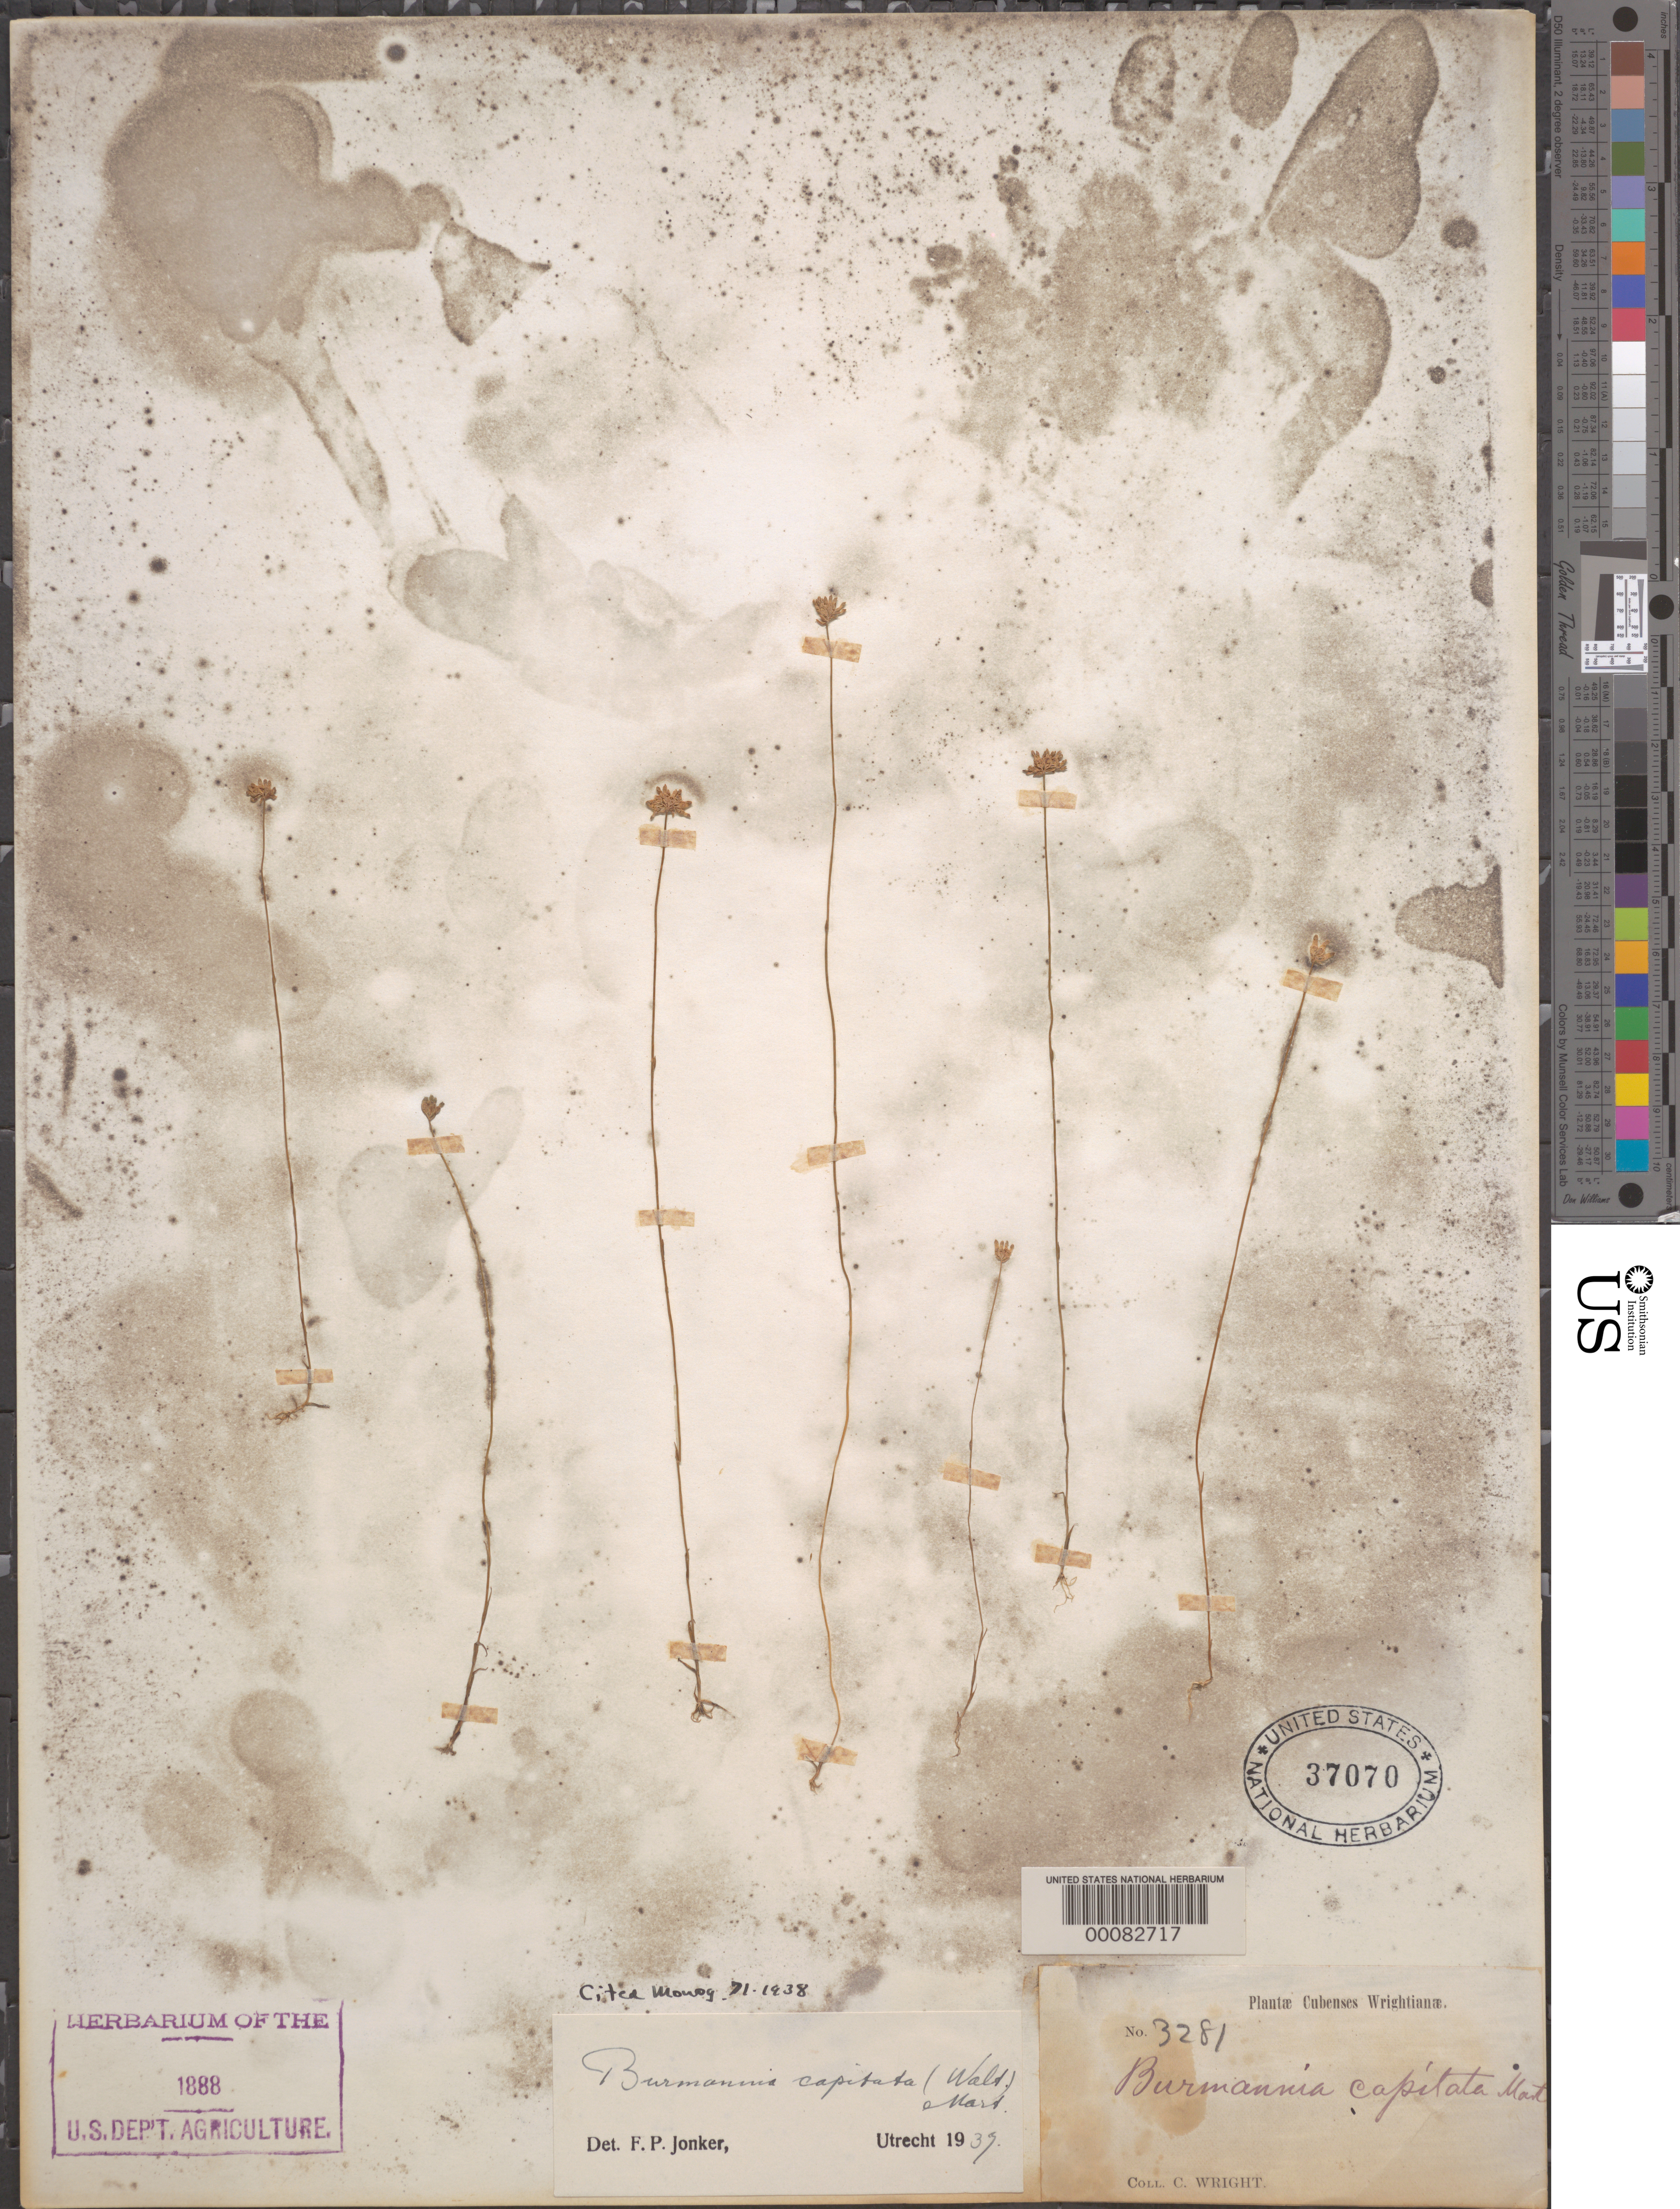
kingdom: Plantae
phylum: Tracheophyta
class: Liliopsida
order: Dioscoreales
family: Burmanniaceae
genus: Burmannia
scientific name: Burmannia capitata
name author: (Walter ex J.F. Gmel.) Mart.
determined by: Jonker, F. P.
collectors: C. Wright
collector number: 3281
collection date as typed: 1800 to 1899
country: Cuba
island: Cuba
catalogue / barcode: US 37070